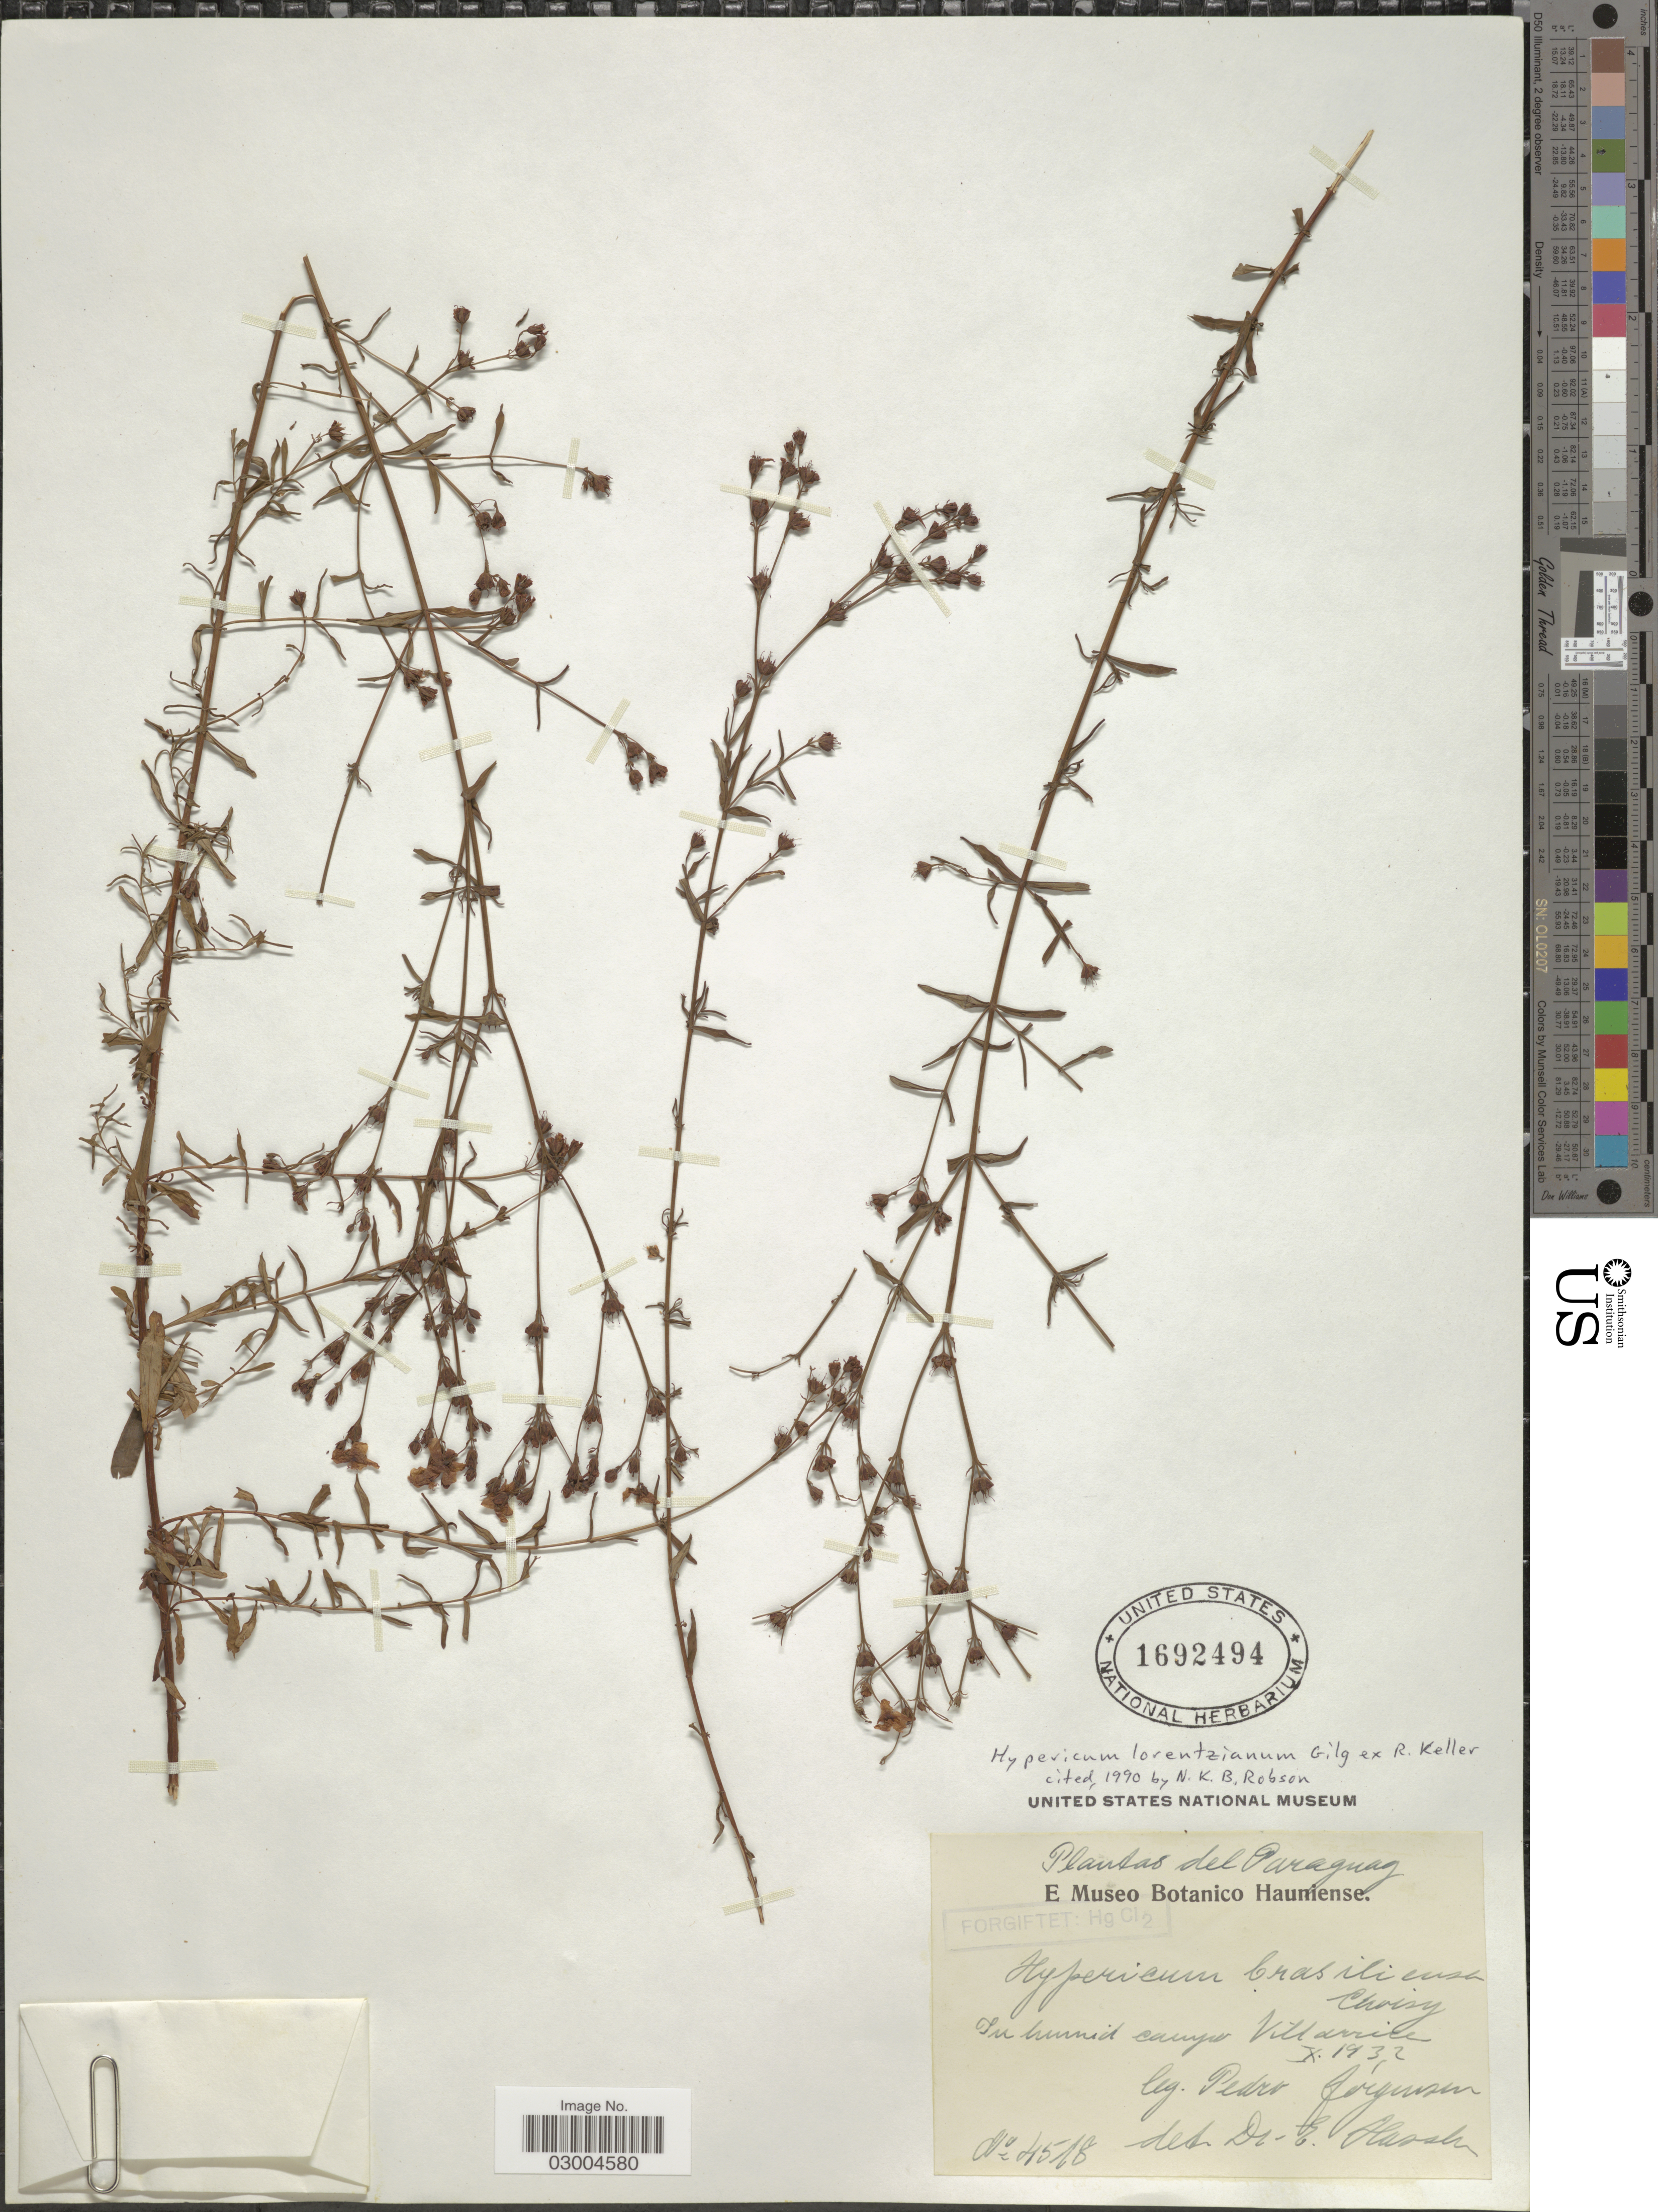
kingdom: Plantae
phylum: Tracheophyta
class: Magnoliopsida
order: Malpighiales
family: Hypericaceae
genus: Hypericum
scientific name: Hypericum lorentzianum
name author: Gilg ex R. Keller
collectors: P. Jörgensen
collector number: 4518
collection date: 1932-10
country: Paraguay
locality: In humid canyo Villamil.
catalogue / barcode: US 1692494